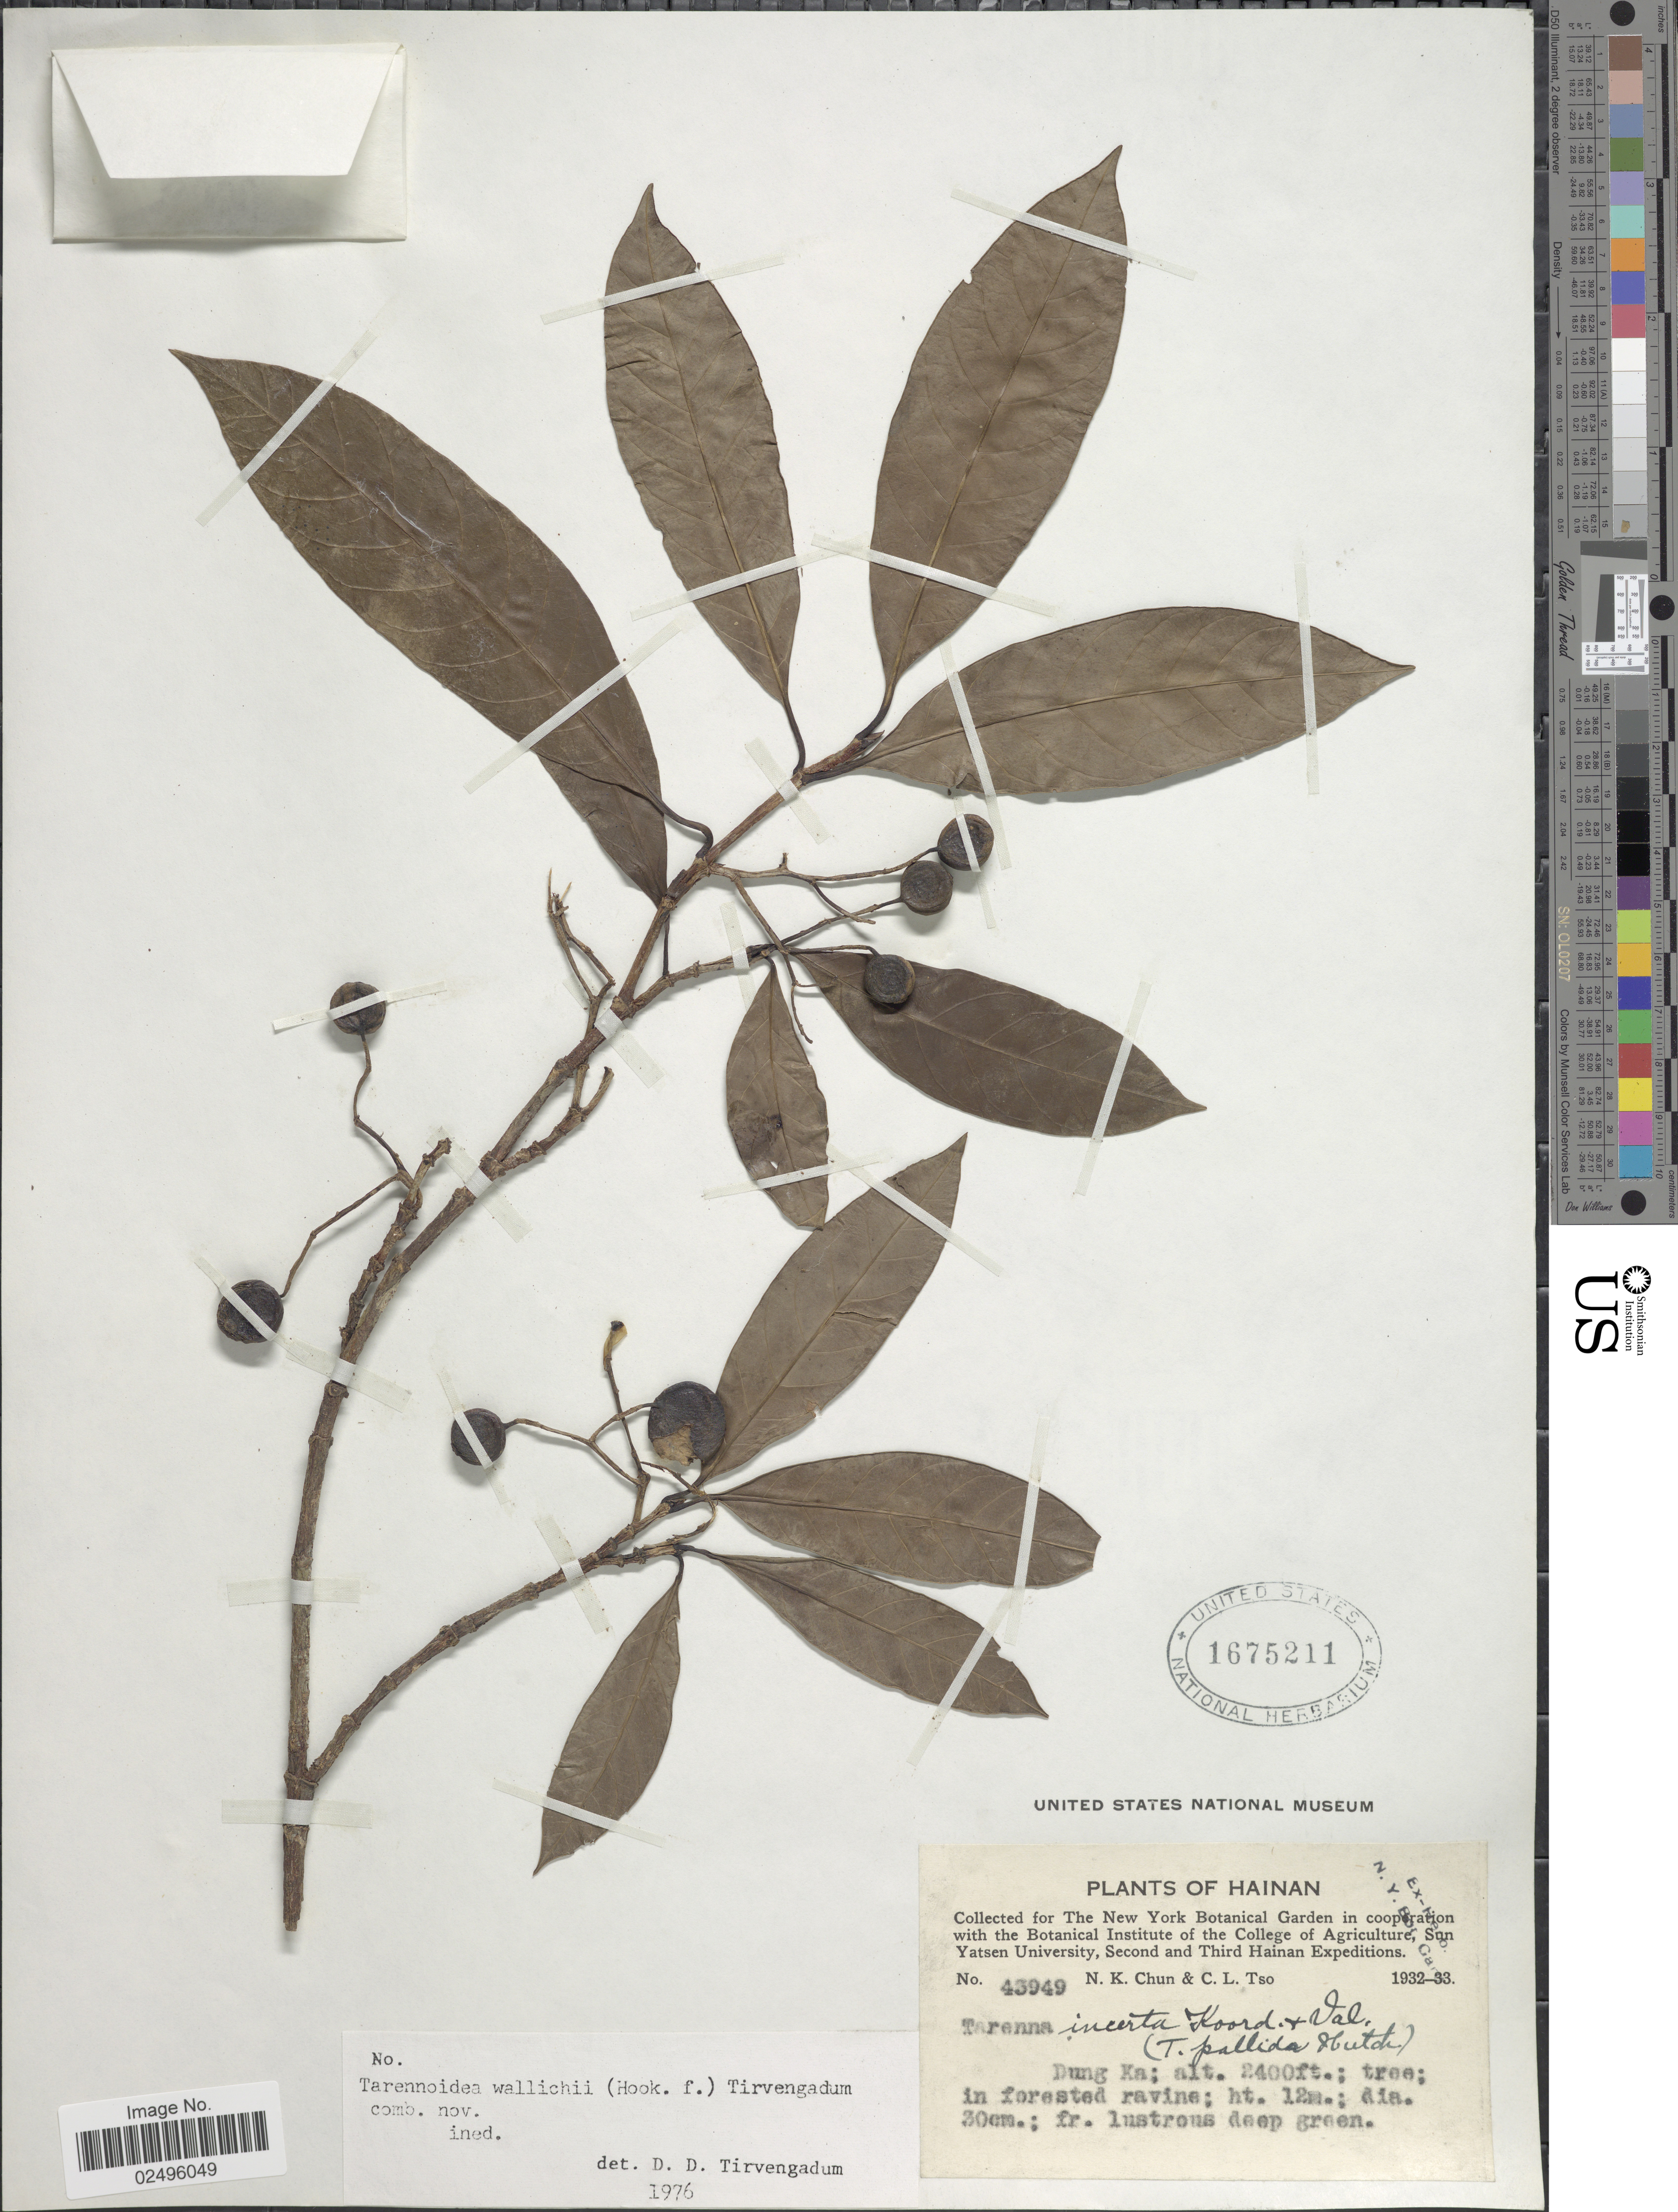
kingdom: Plantae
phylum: Tracheophyta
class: Magnoliopsida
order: Gentianales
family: Rubiaceae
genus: Tarennoidea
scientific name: Tarennoidea wallichii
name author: (Hook. f.) Tirveng. & Sastre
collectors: N. K. Chun & C. Tso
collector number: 43949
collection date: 1932/1933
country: China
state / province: Hainan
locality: Dung Ka; in forested ravine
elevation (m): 732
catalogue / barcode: US 1675211